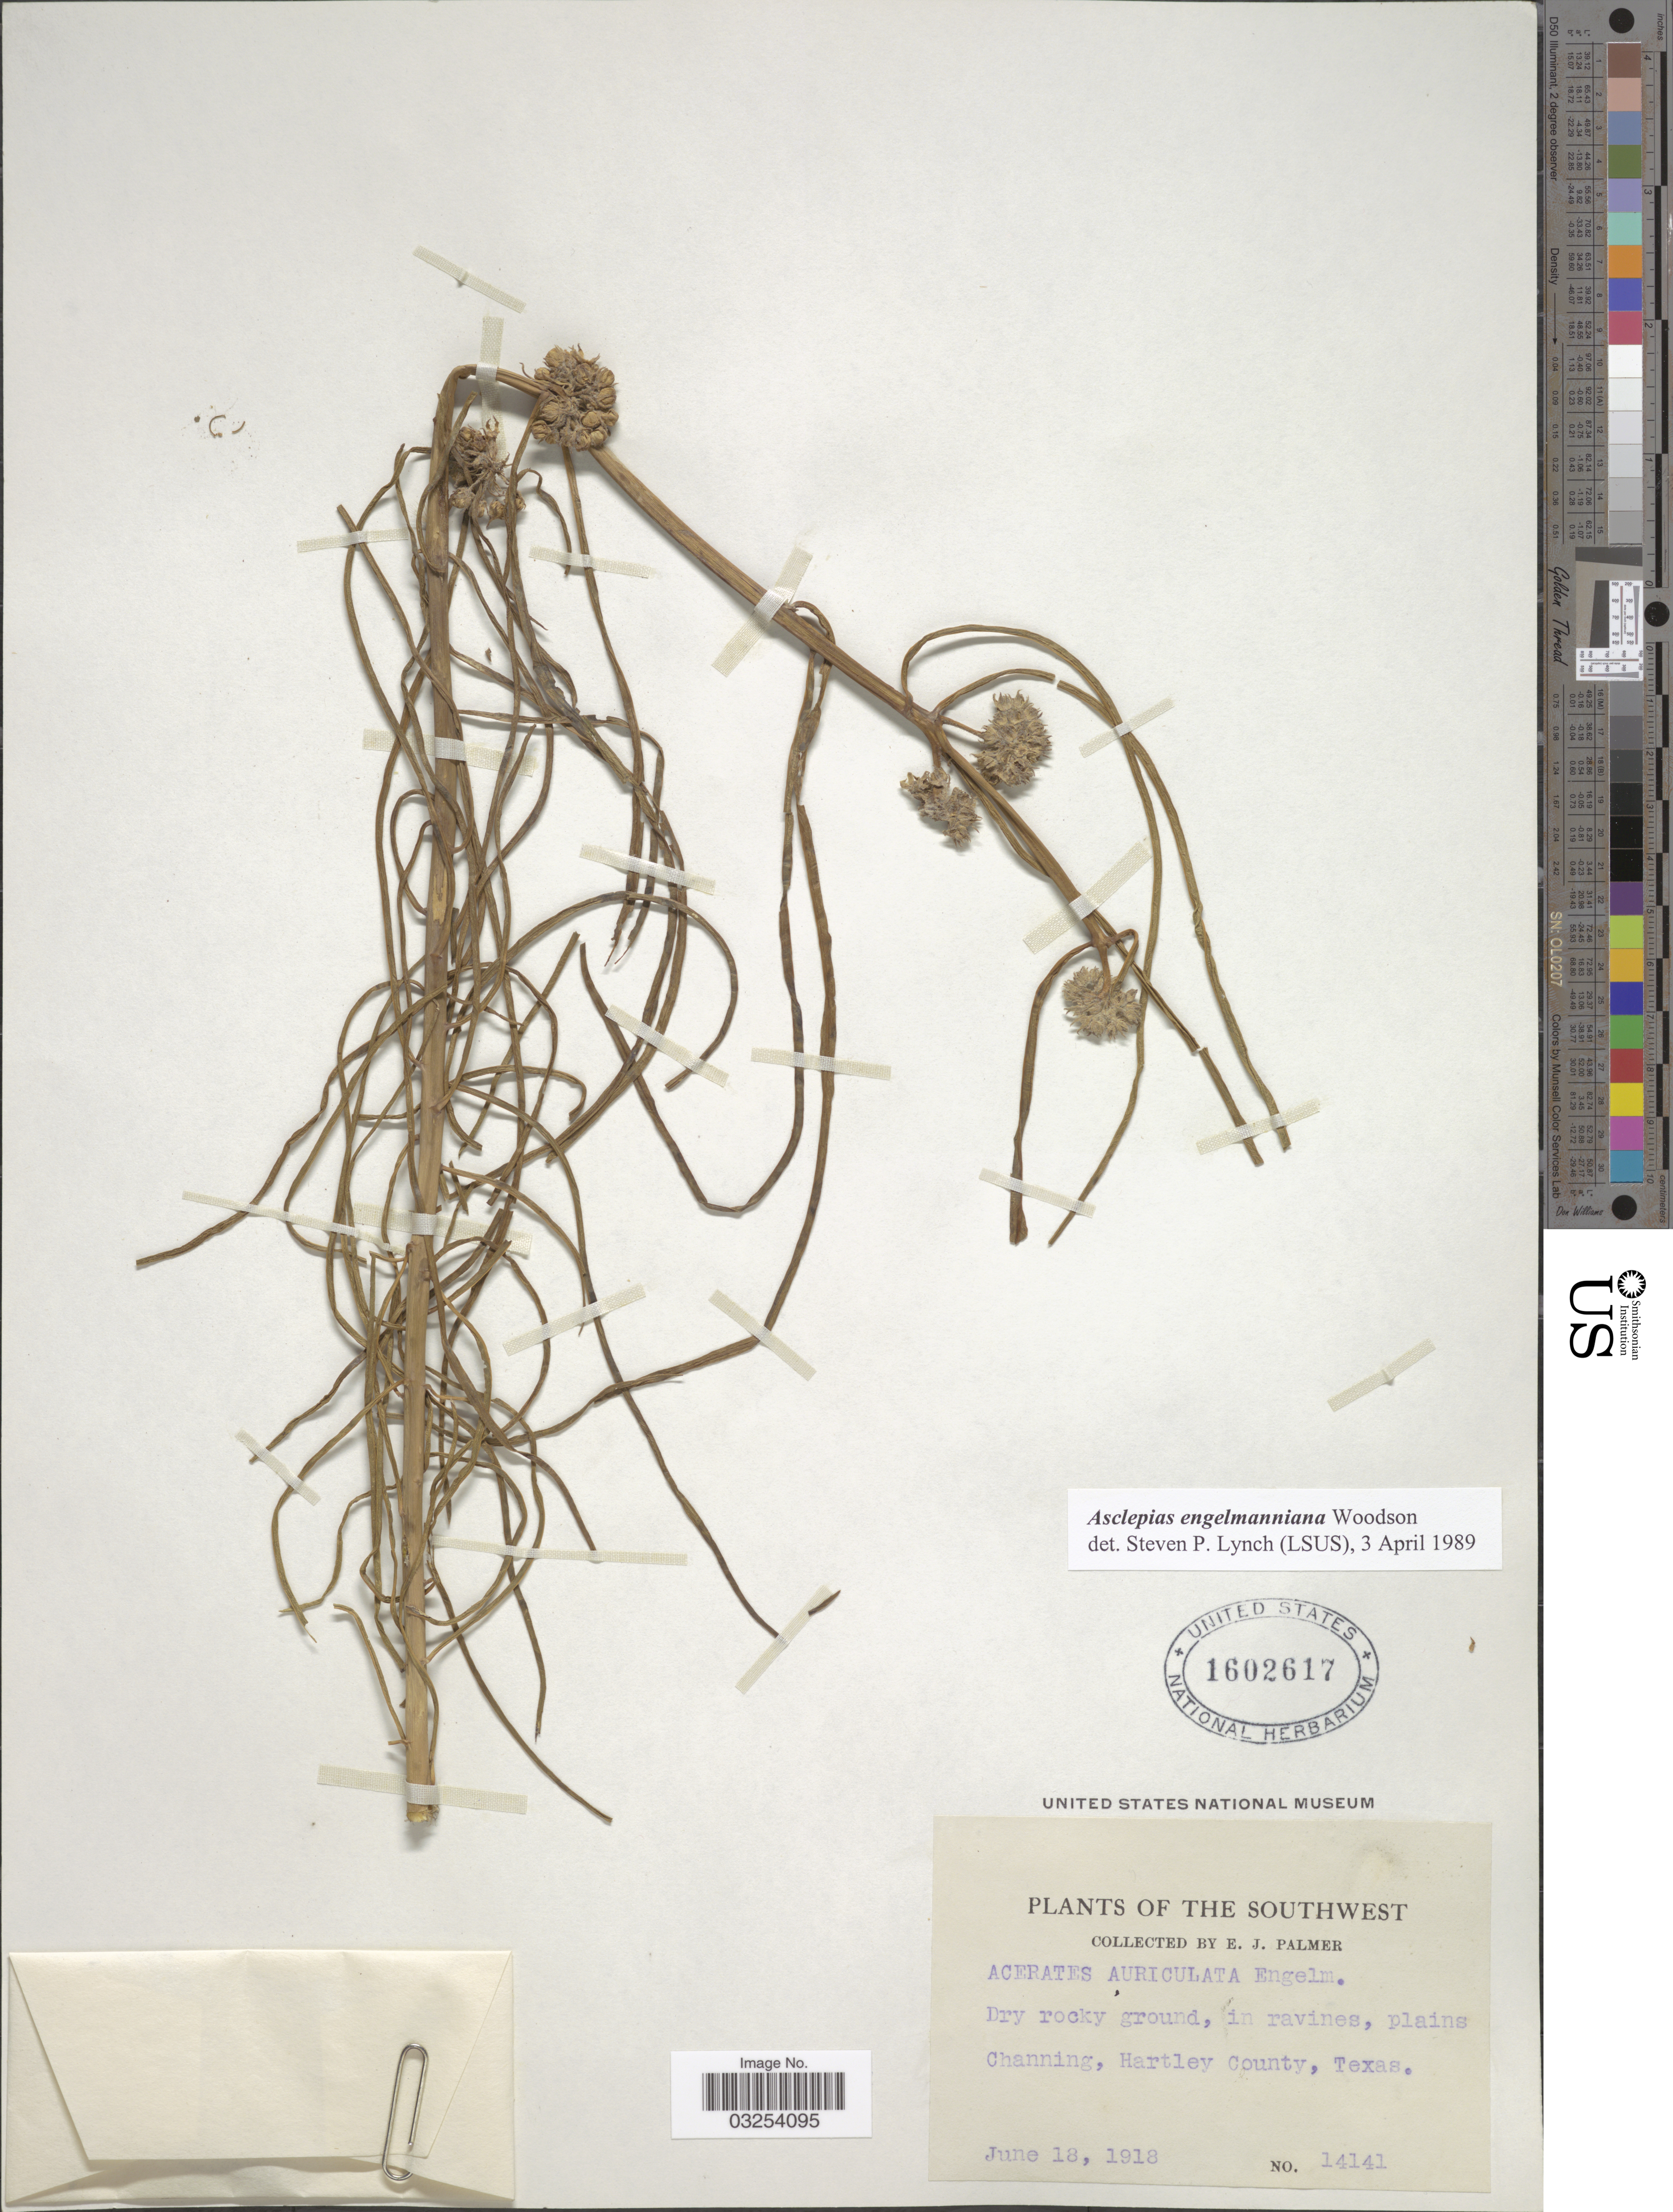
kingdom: Plantae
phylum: Tracheophyta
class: Magnoliopsida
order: Gentianales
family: Apocynaceae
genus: Asclepias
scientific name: Asclepias engelmanniana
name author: Woodson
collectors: E. J. Palmer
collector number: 14141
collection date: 1918-06-18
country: United States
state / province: Texas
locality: Southwest. Plains Channing, Hartley County.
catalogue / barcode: US 1602617